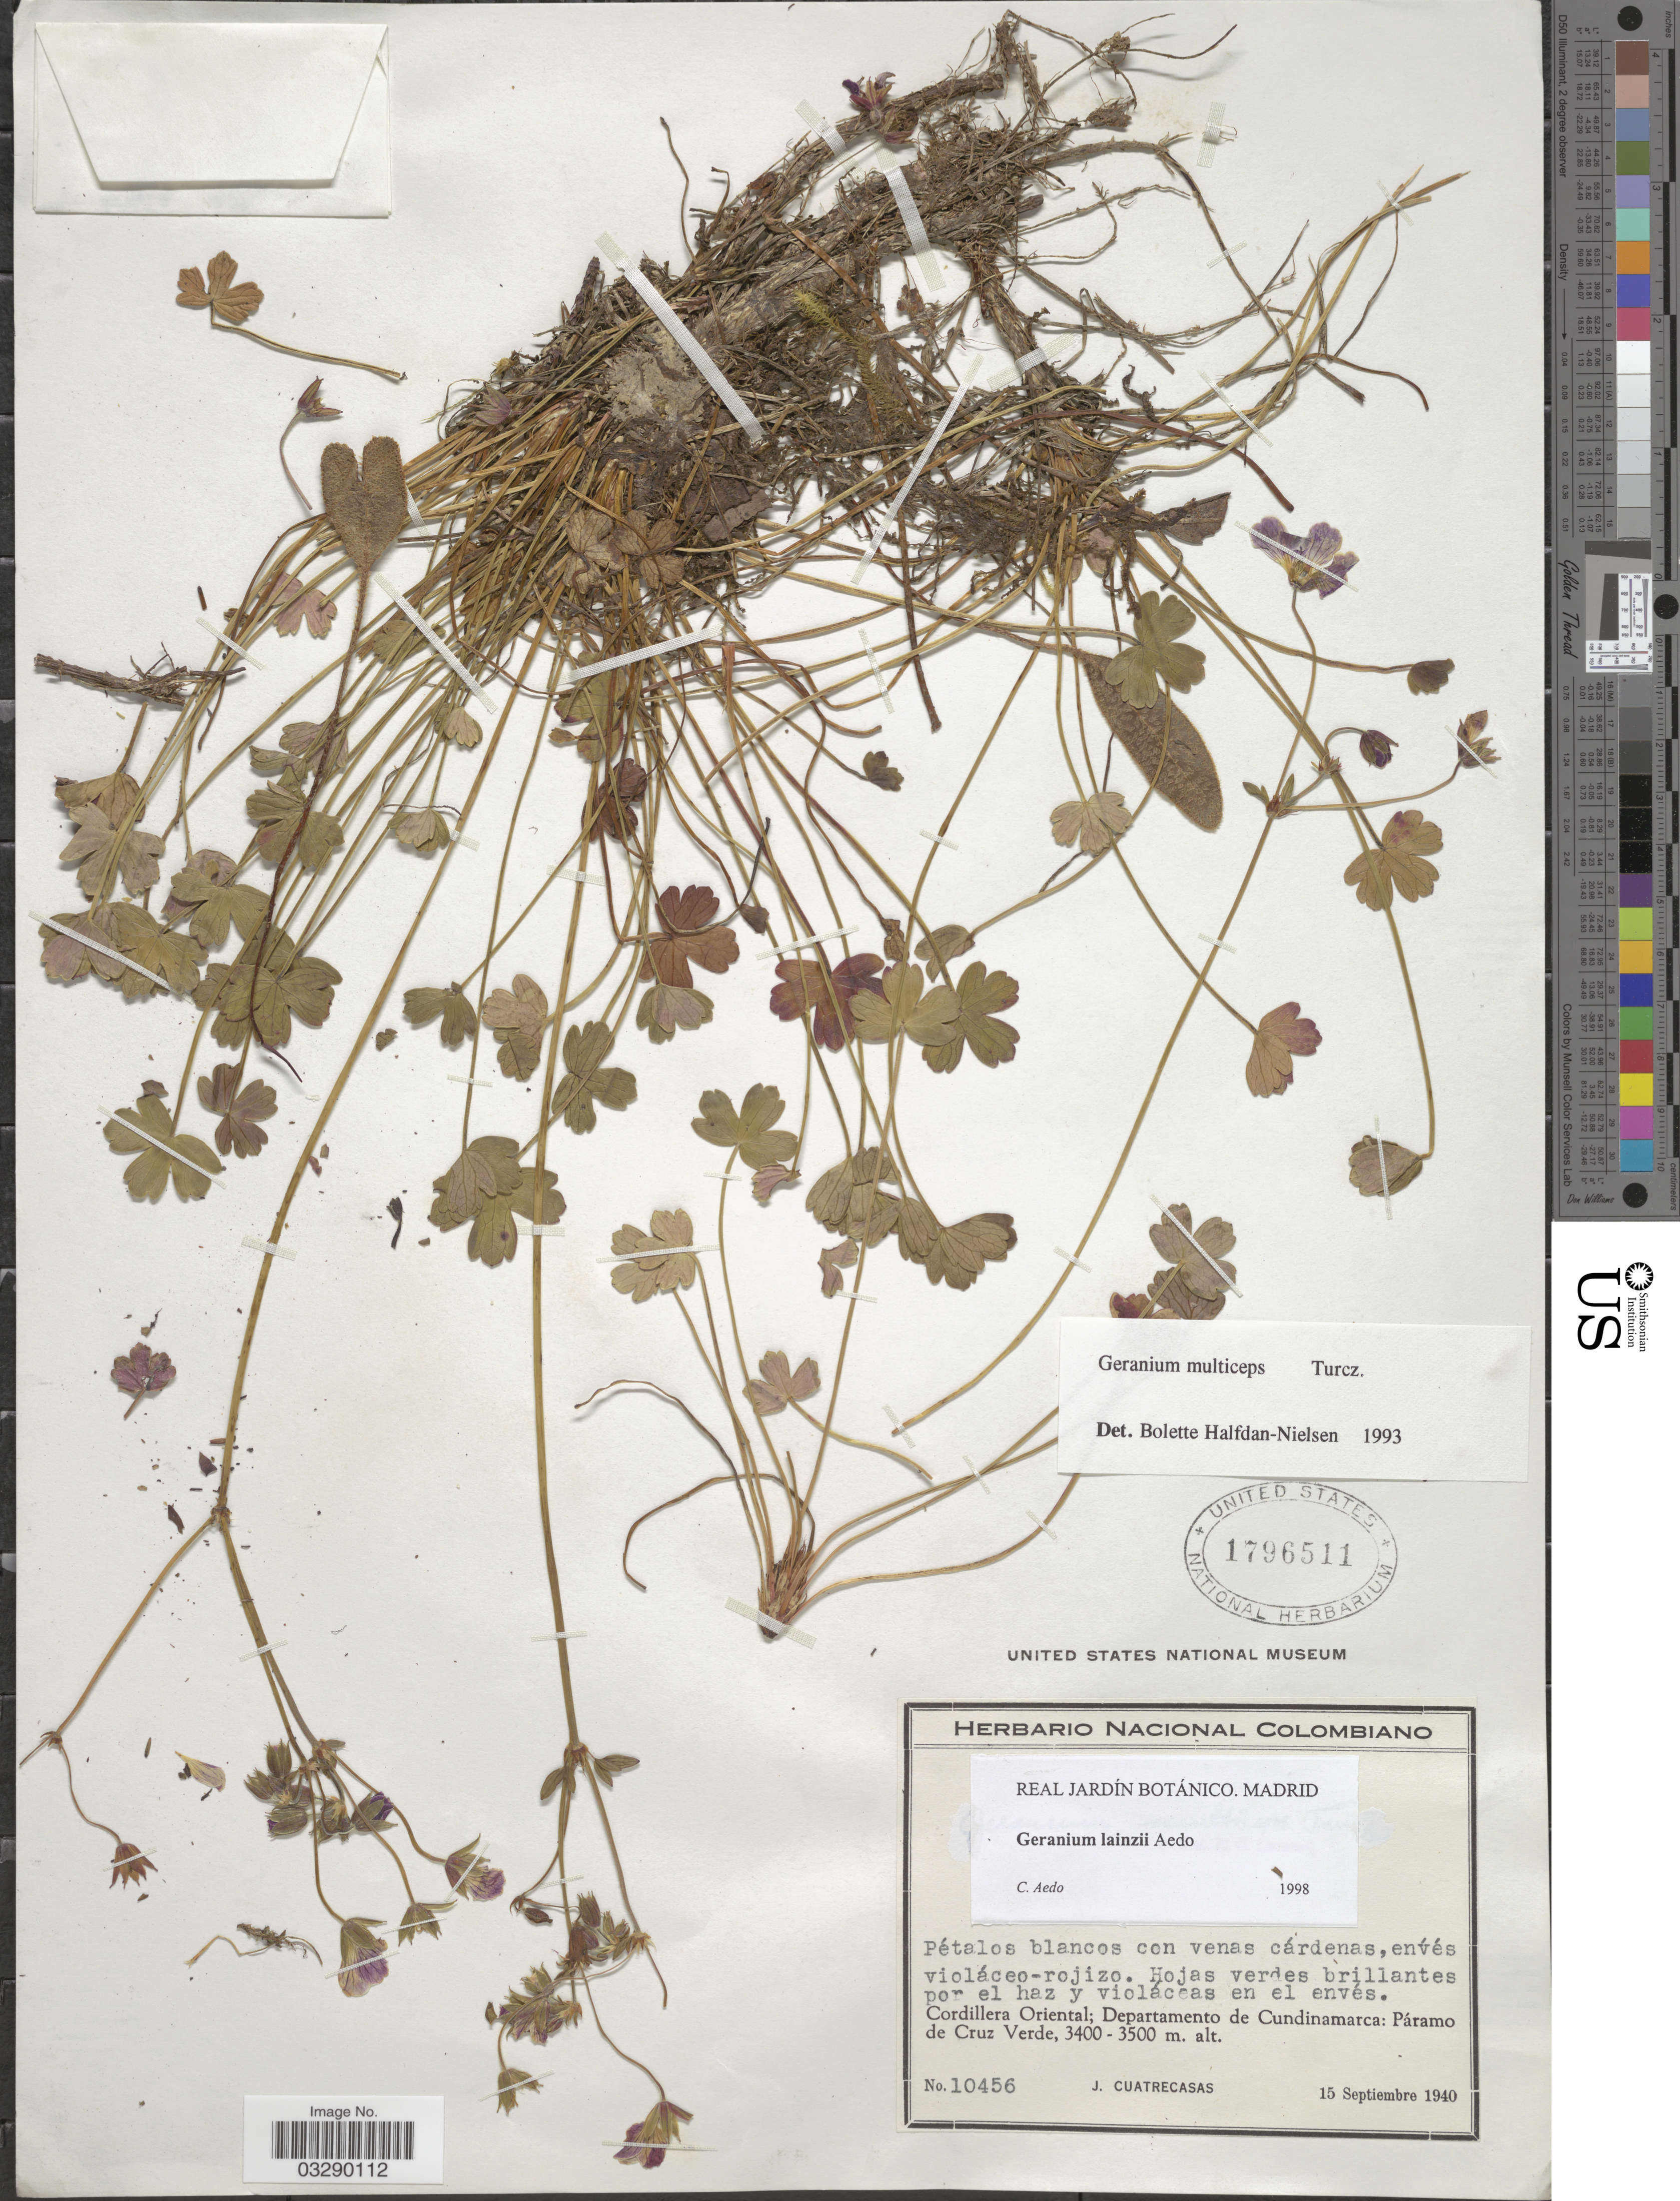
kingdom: Plantae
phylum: Tracheophyta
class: Magnoliopsida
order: Geraniales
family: Geraniaceae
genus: Geranium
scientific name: Geranium lainzii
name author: Aedo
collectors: J. Cuatrecasas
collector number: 10456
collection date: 1940-09-15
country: Colombia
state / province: Cundinamarca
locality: Cordillera Oriental; Departamento de Cundinamarca: Páramo de Cruz Verde.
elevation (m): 3400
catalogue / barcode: US 1796511